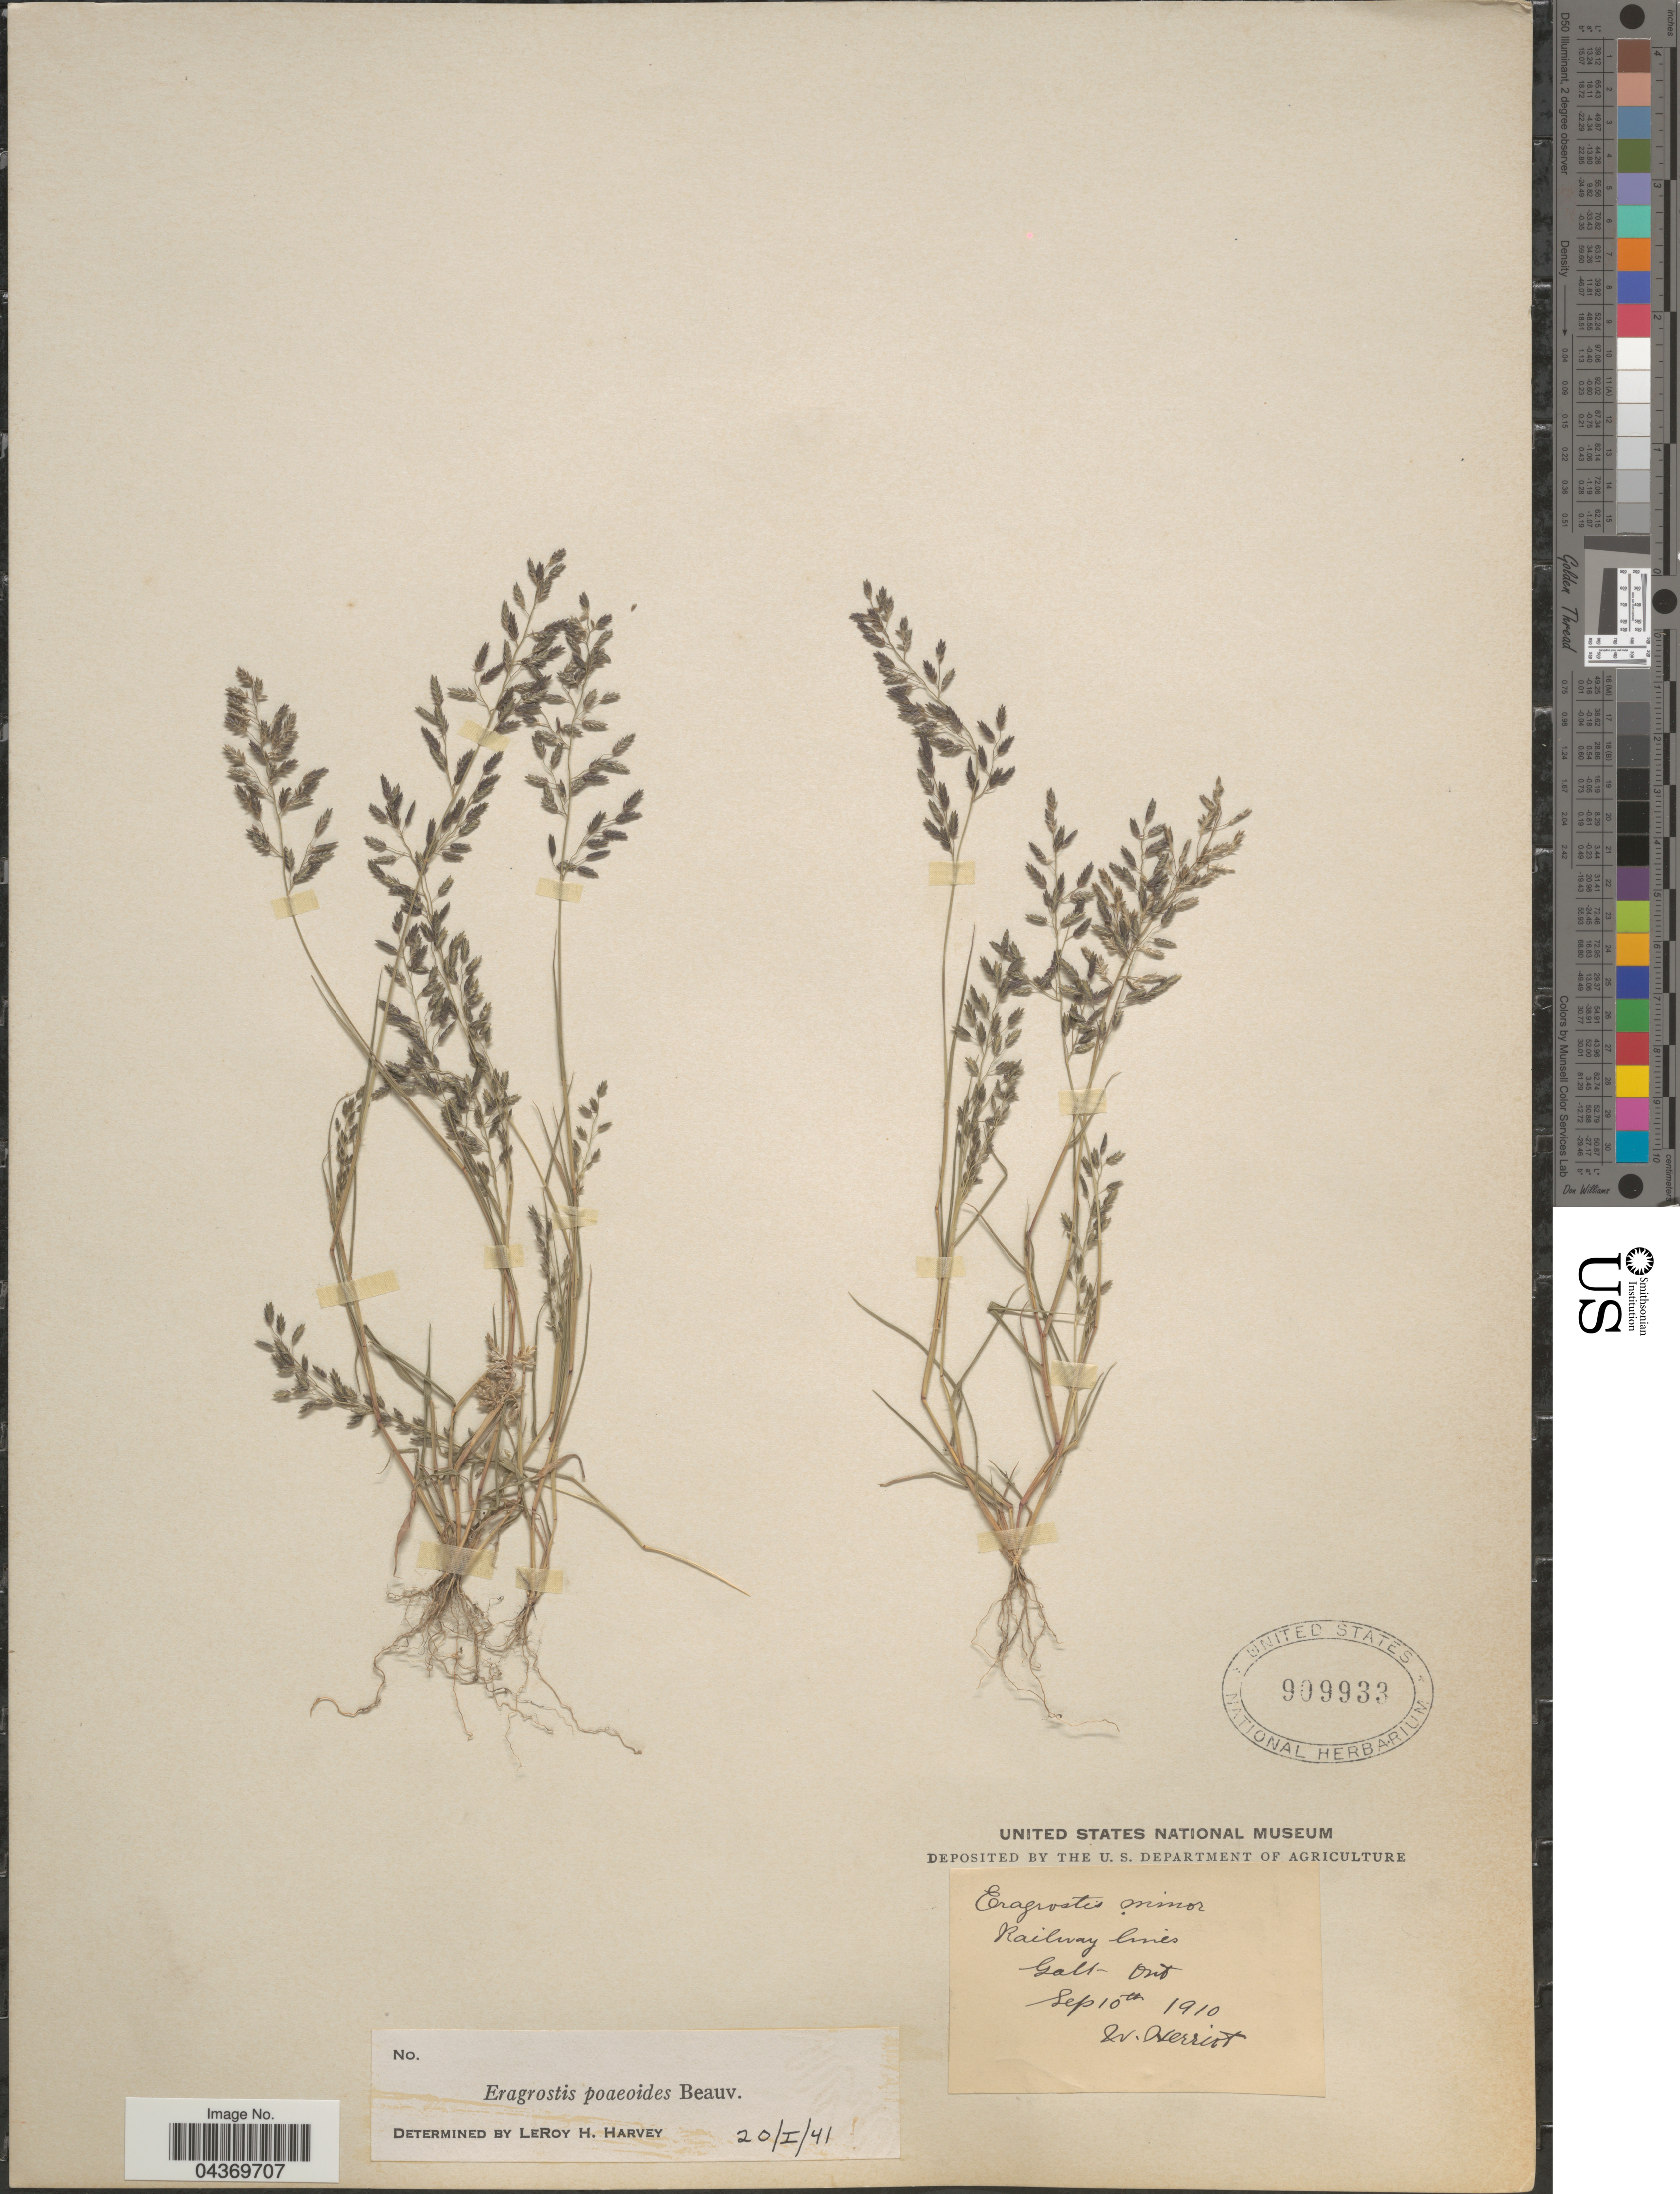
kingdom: Plantae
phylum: Tracheophyta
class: Liliopsida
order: Poales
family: Poaceae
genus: Eragrostis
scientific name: Eragrostis minor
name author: Host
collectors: W. Herriot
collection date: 1910-09-10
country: Canada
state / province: Ontario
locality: Railway lines Galt.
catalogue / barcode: US 909933